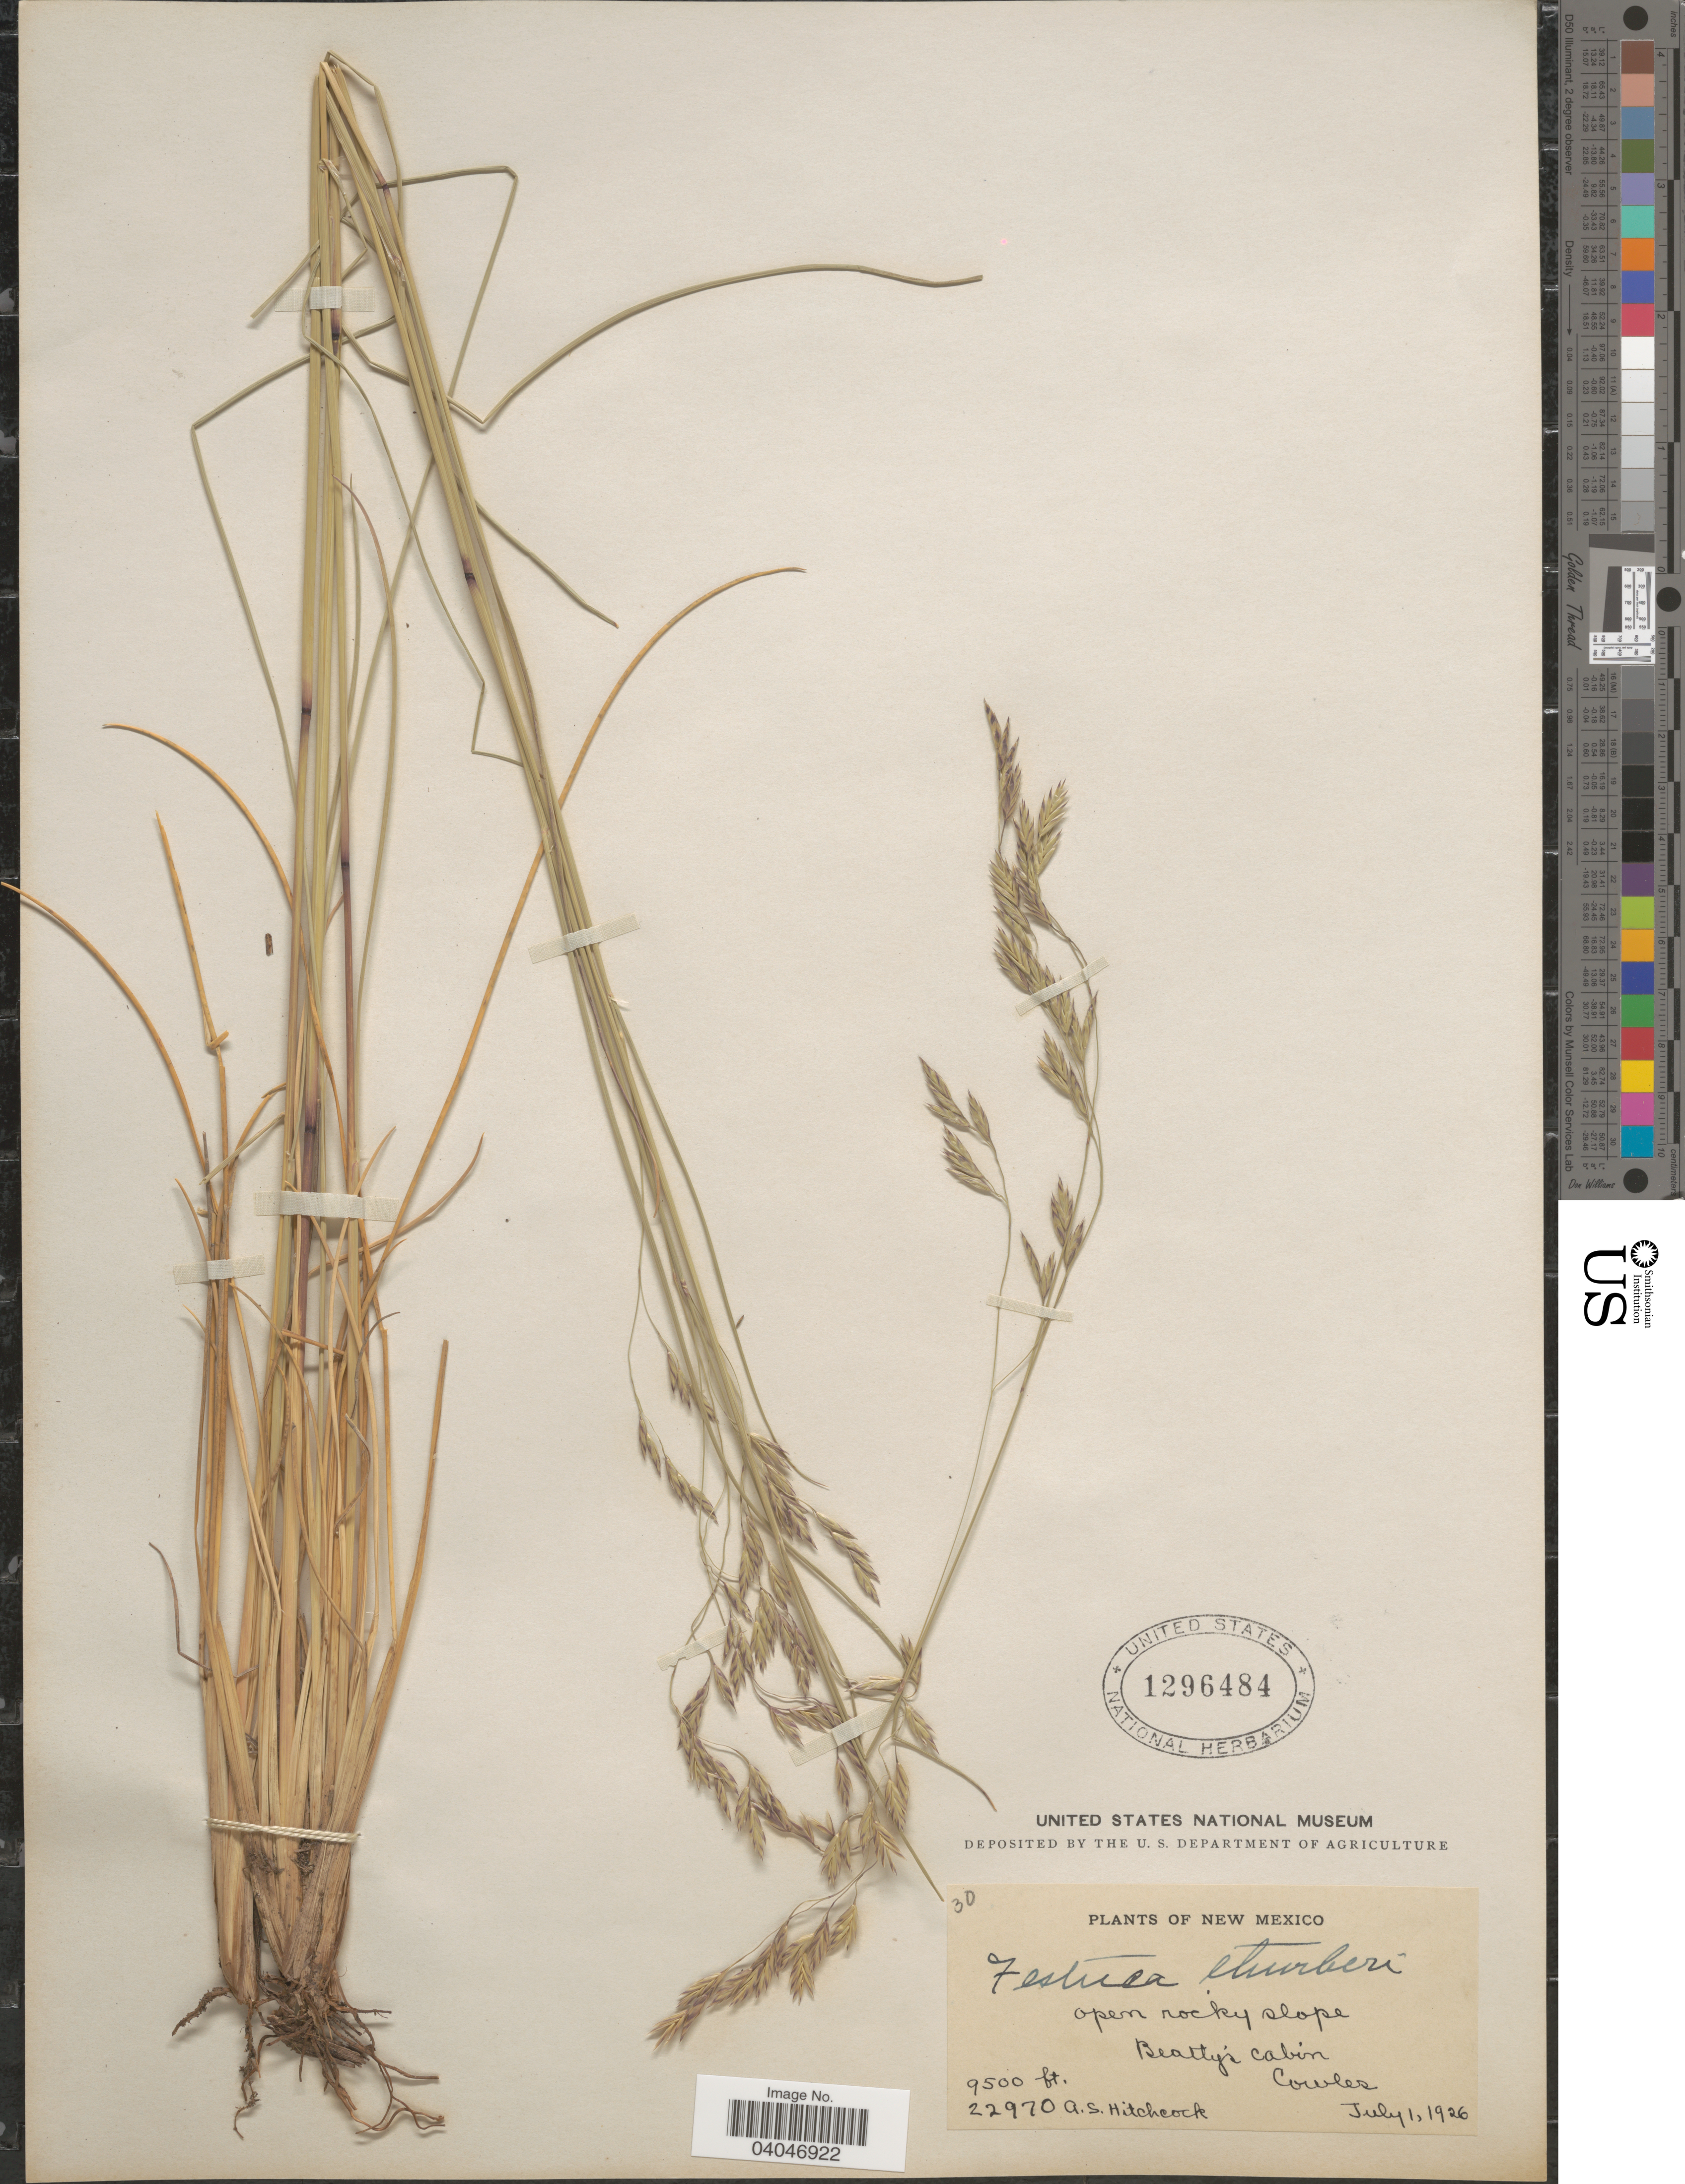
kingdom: Plantae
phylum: Tracheophyta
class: Liliopsida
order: Poales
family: Poaceae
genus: Festuca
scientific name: Festuca thurberi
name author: Vasey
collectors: A. S. Hitchcock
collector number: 22970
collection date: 1926-07-01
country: United States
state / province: New Mexico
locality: Beatty's Cabin. Cowles.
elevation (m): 2896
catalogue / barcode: US 1296484